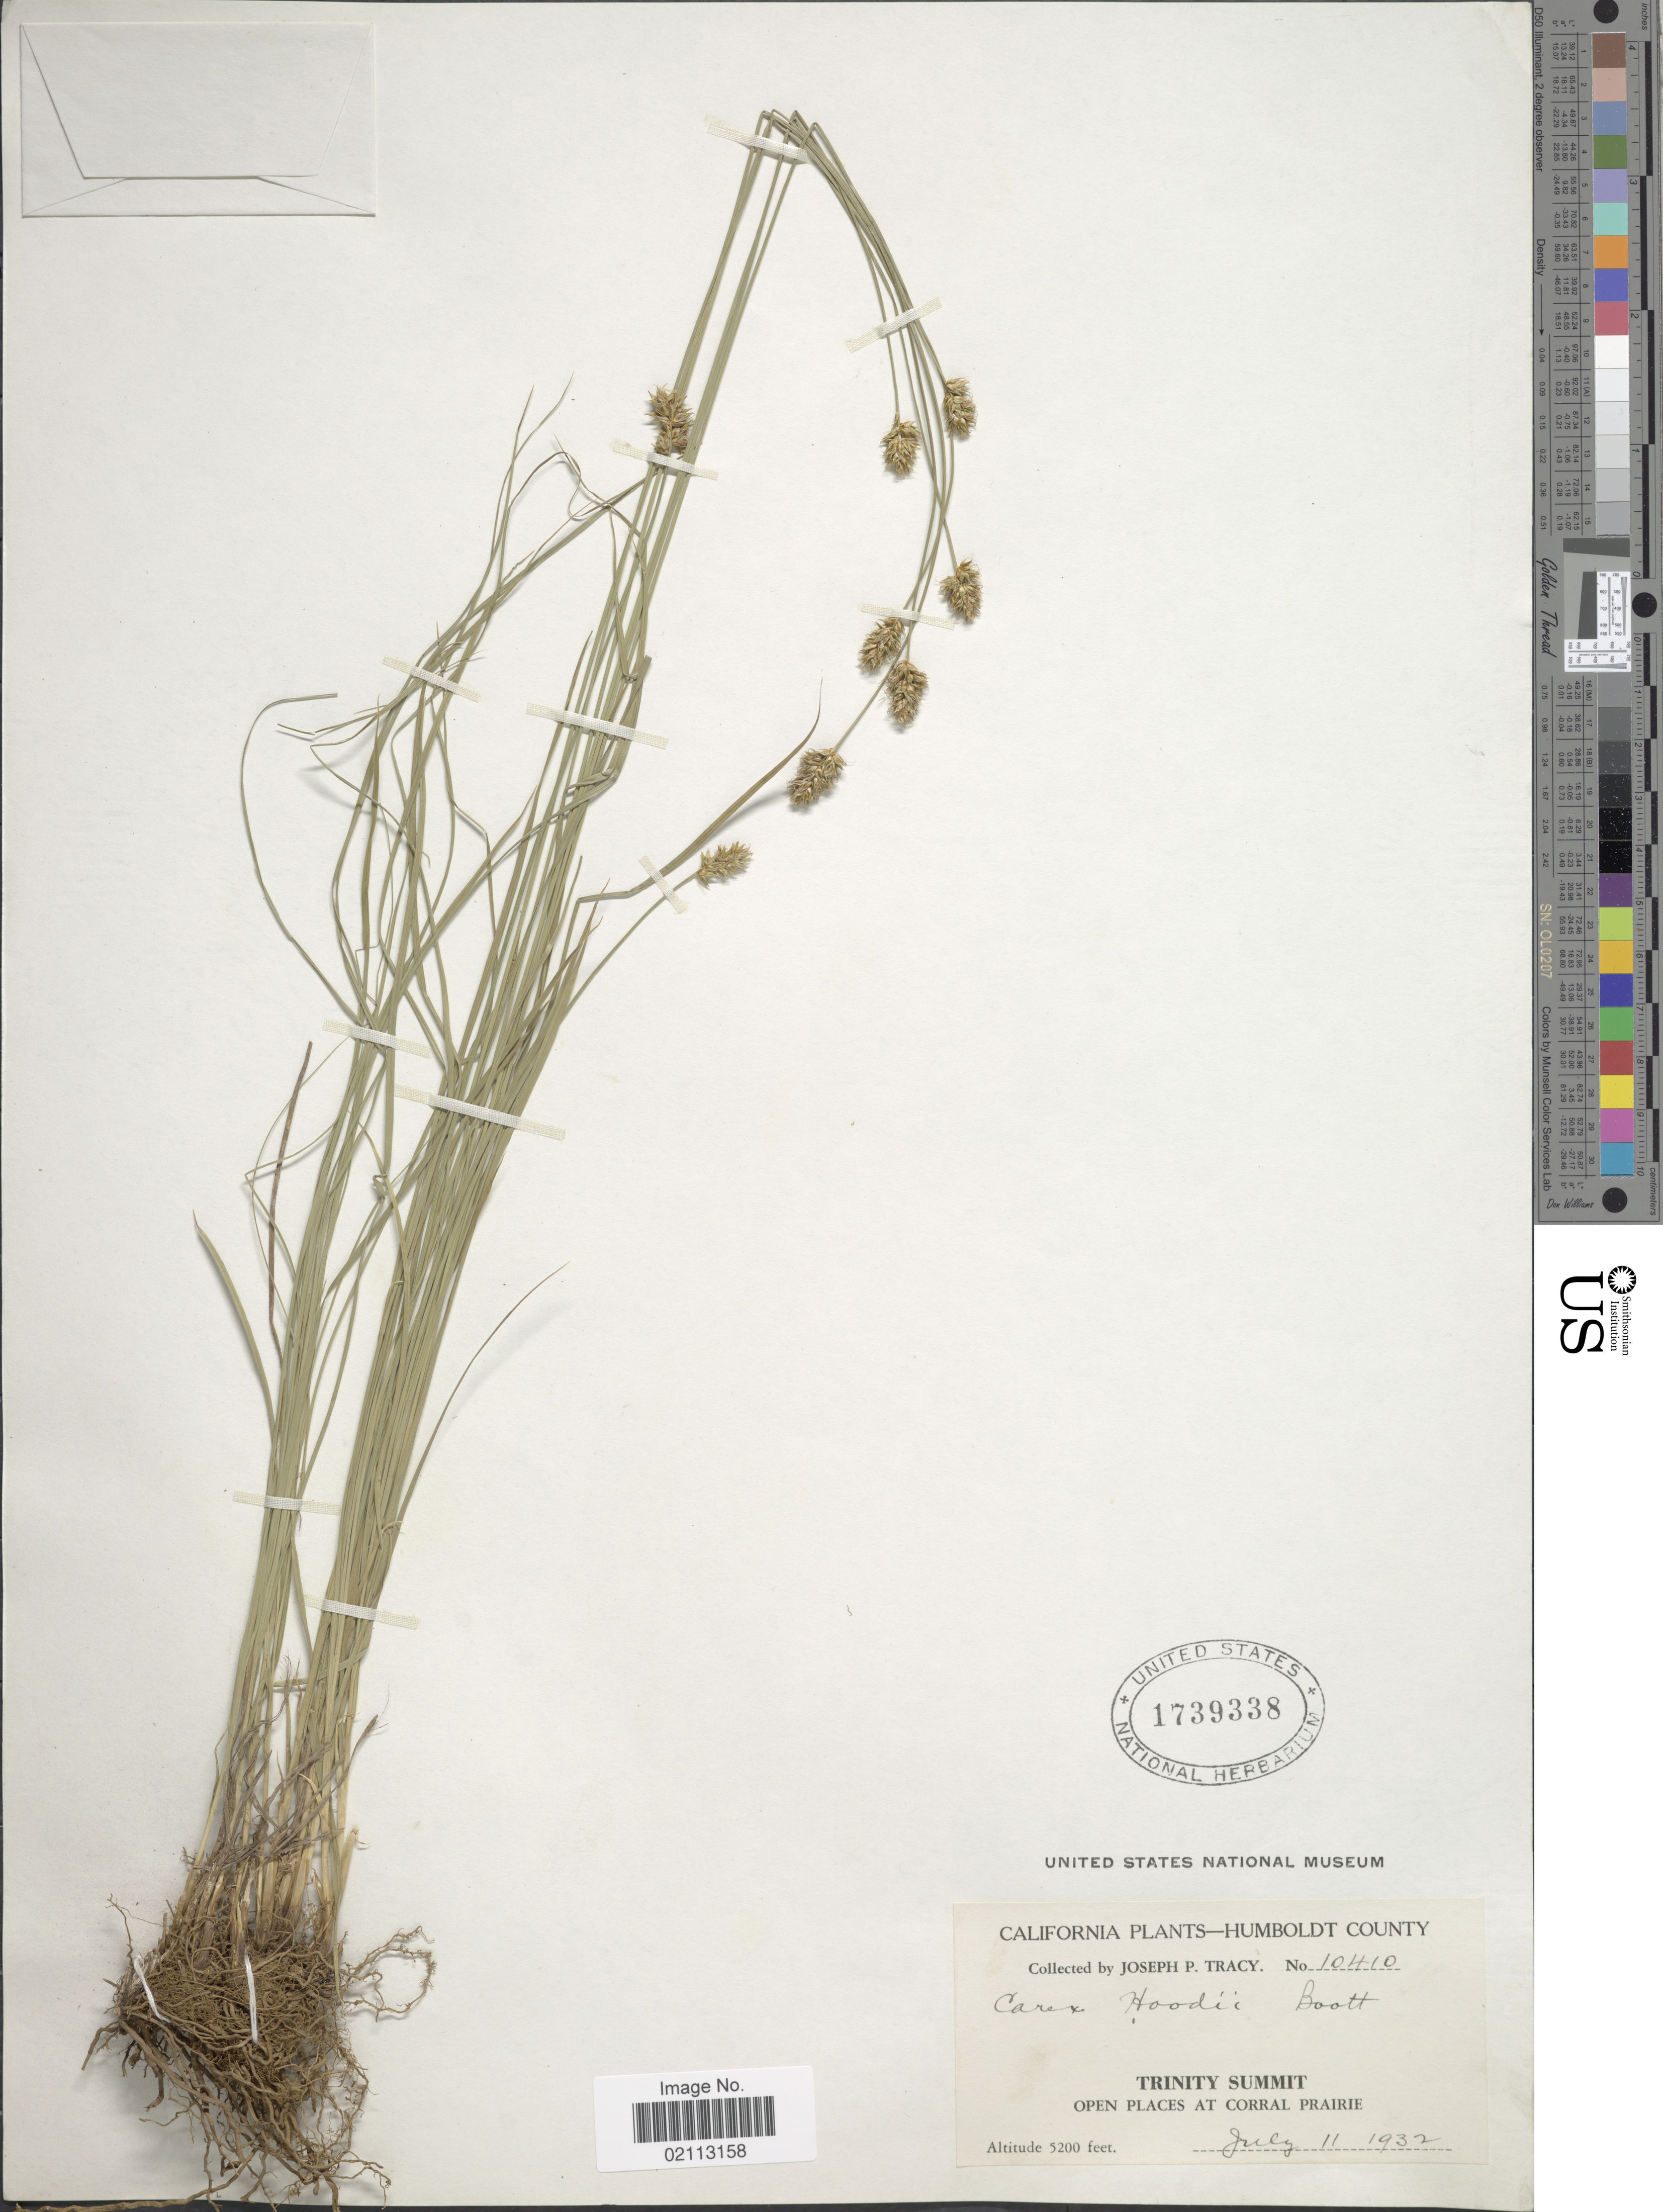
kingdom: Plantae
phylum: Tracheophyta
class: Liliopsida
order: Poales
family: Cyperaceae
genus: Carex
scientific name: Carex hoodii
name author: Boott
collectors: J. Tracy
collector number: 10410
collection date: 1932-07-11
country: United States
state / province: California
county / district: Humboldt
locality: Humboldt County. Trinity Summit, open places at Corral Prairie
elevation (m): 1585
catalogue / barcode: US 1739338